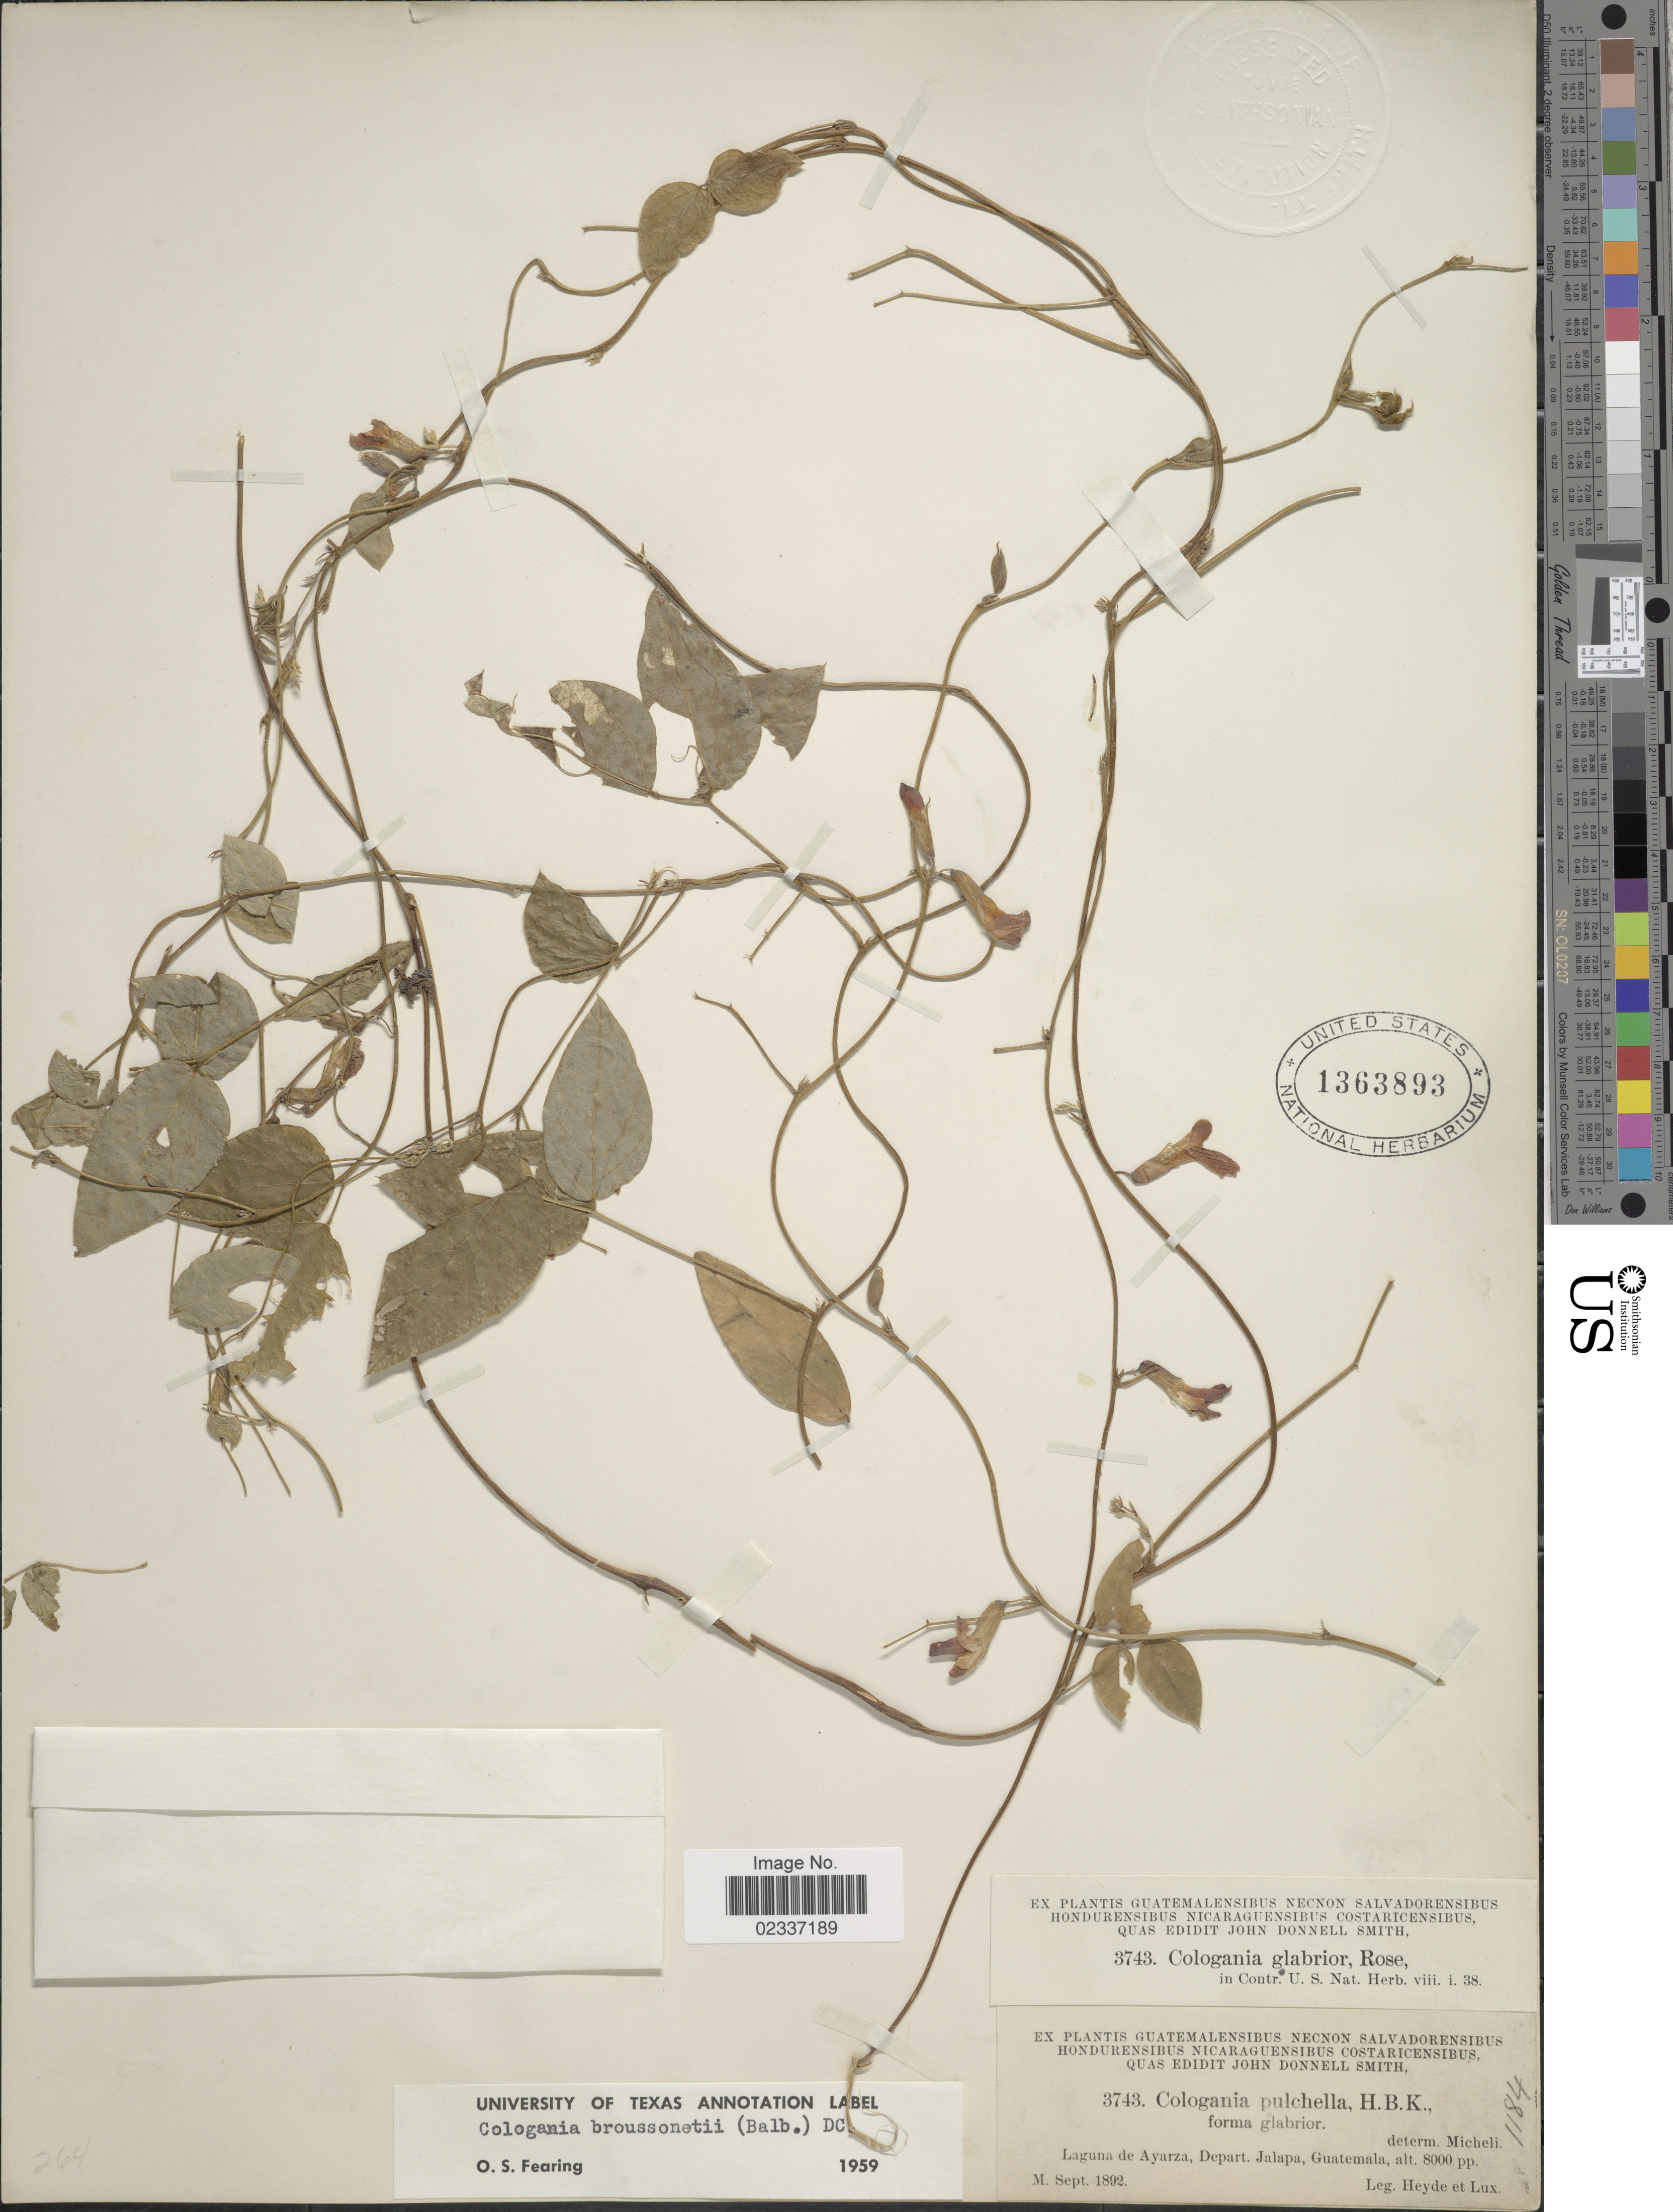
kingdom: Plantae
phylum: Tracheophyta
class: Magnoliopsida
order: Fabales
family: Fabaceae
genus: Cologania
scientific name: Cologania broussonetii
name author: (Balb.) DC.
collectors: Heyde & Lux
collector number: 3743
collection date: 1892-09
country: Guatemala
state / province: Jalapa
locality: Laguna de Ayarza, Depart. Jalapa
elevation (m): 2438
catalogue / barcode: US 1363893